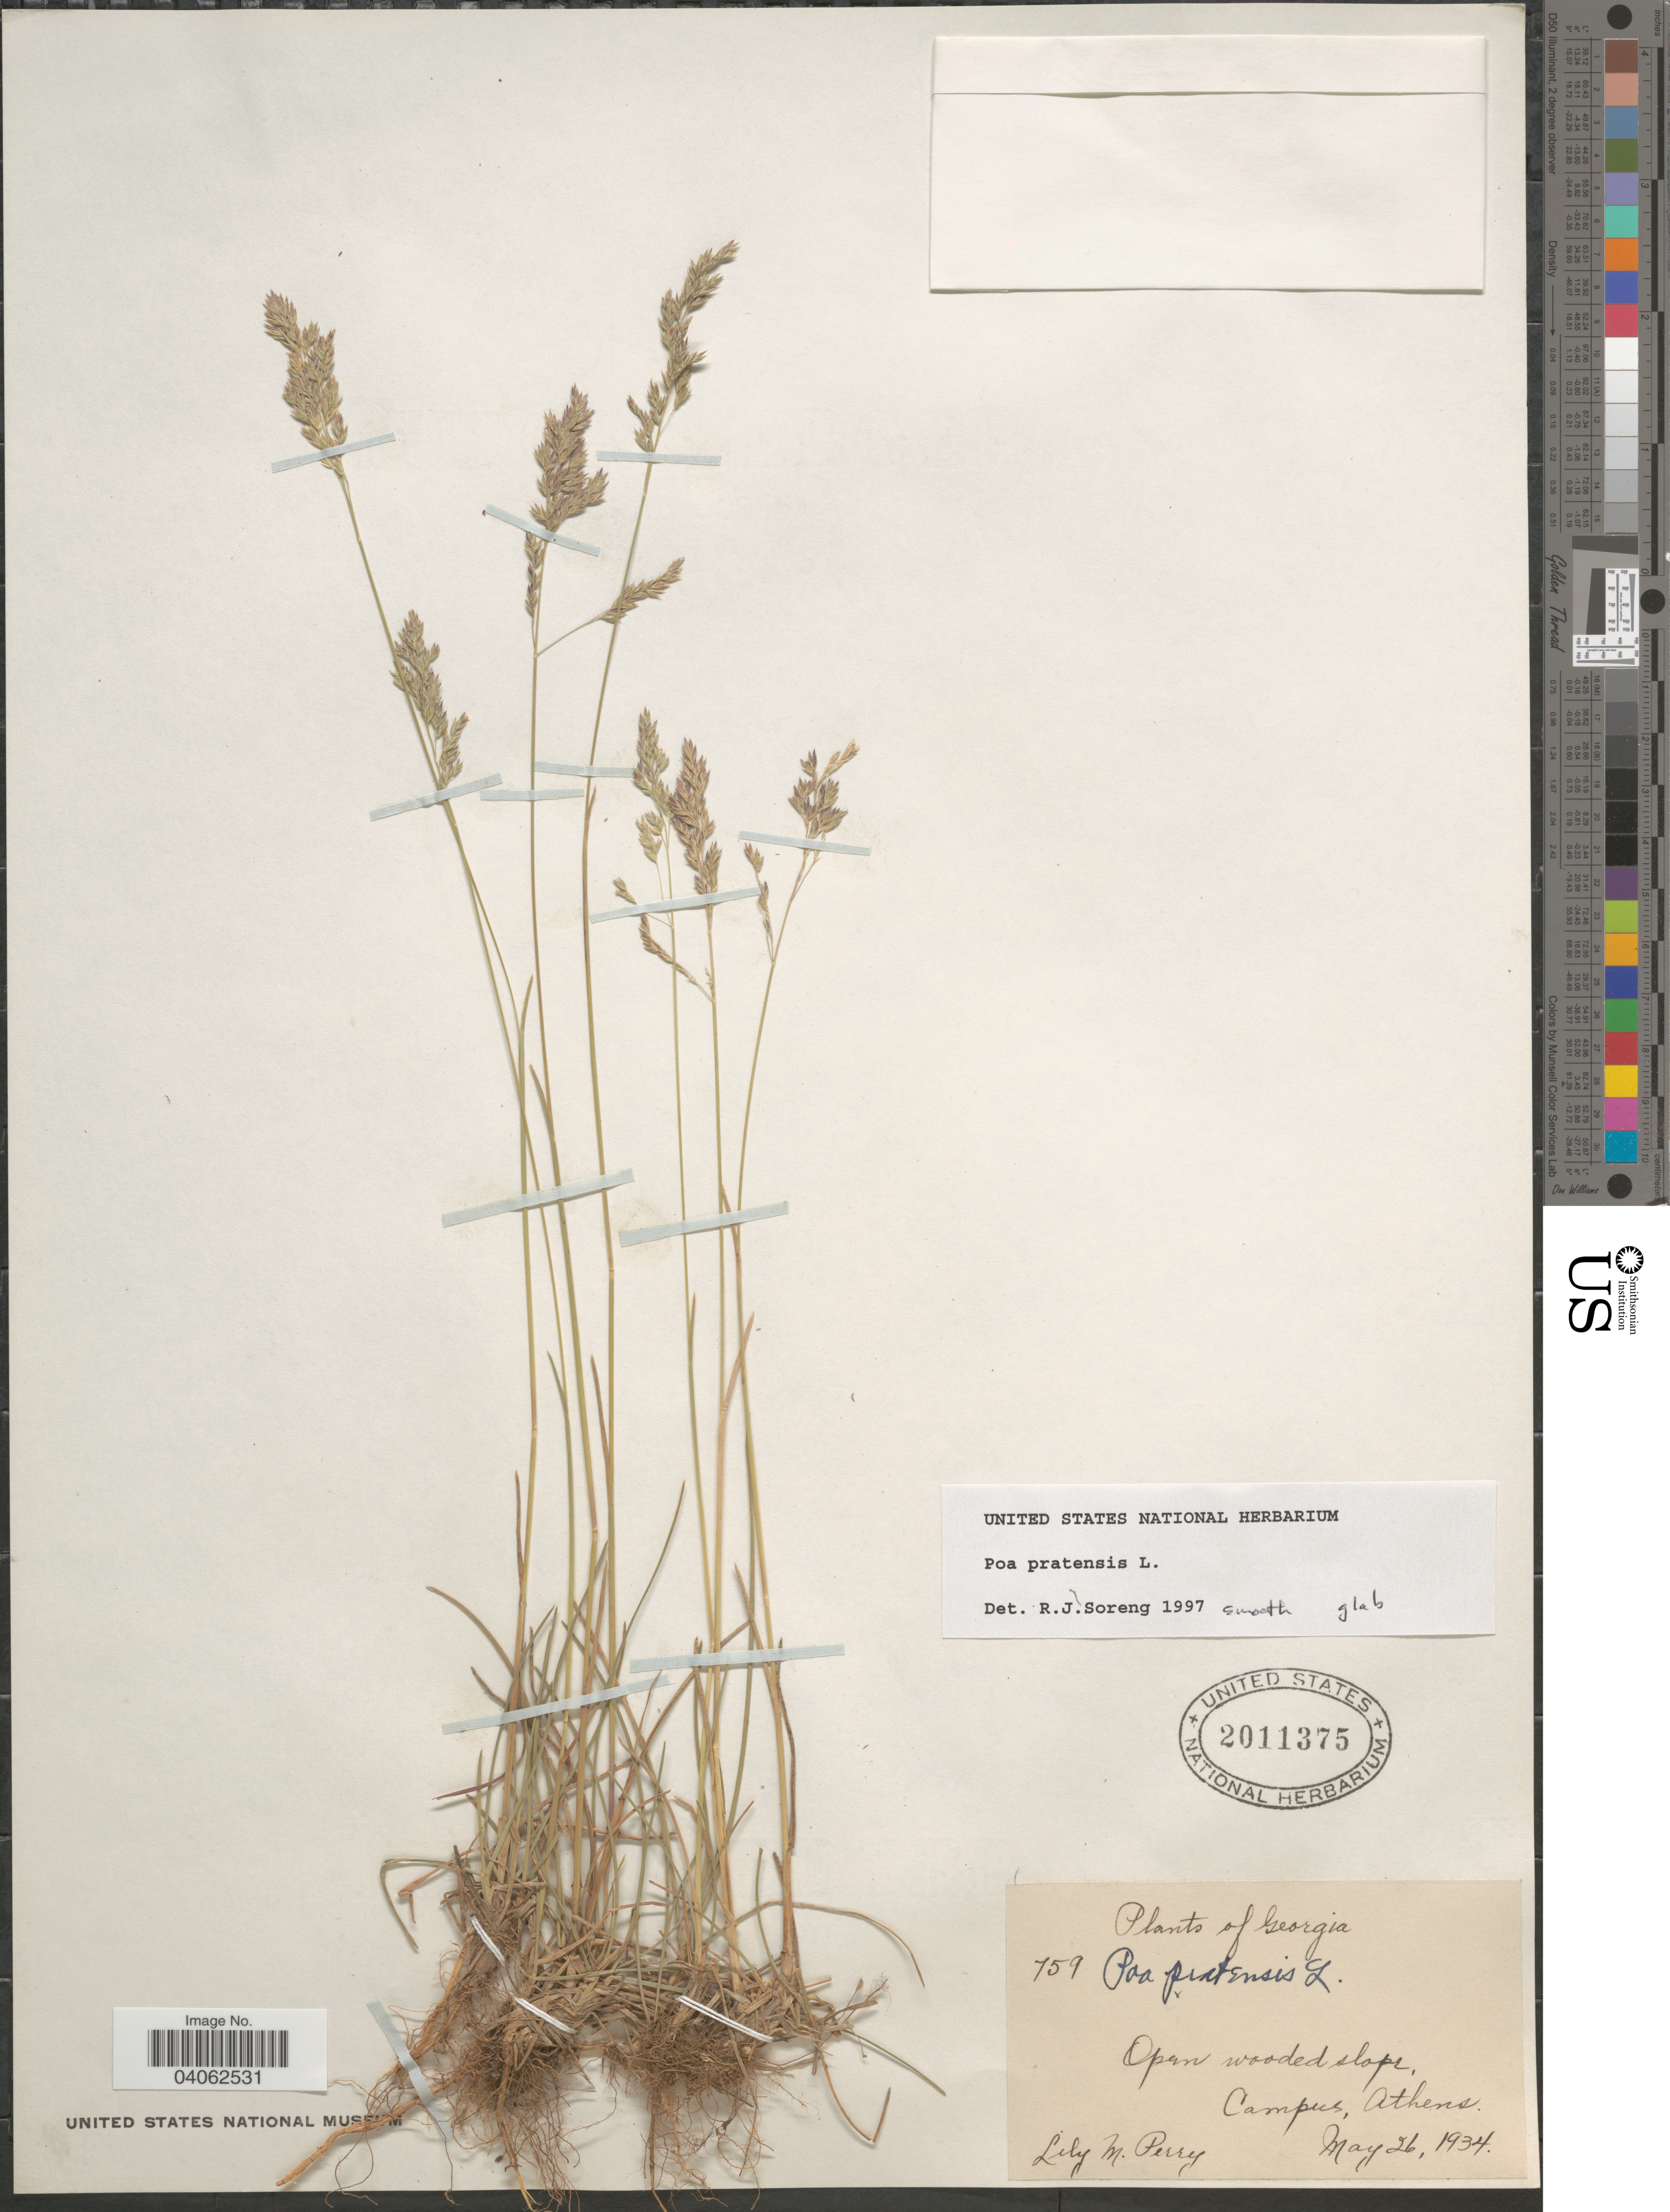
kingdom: Plantae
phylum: Tracheophyta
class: Liliopsida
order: Poales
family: Poaceae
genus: Poa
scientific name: Poa pratensis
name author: L.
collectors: L. M. Perry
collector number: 759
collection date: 1934-05-26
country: United States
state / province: Georgia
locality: Open wooded slope, Campus, Athens.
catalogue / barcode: US 2011375